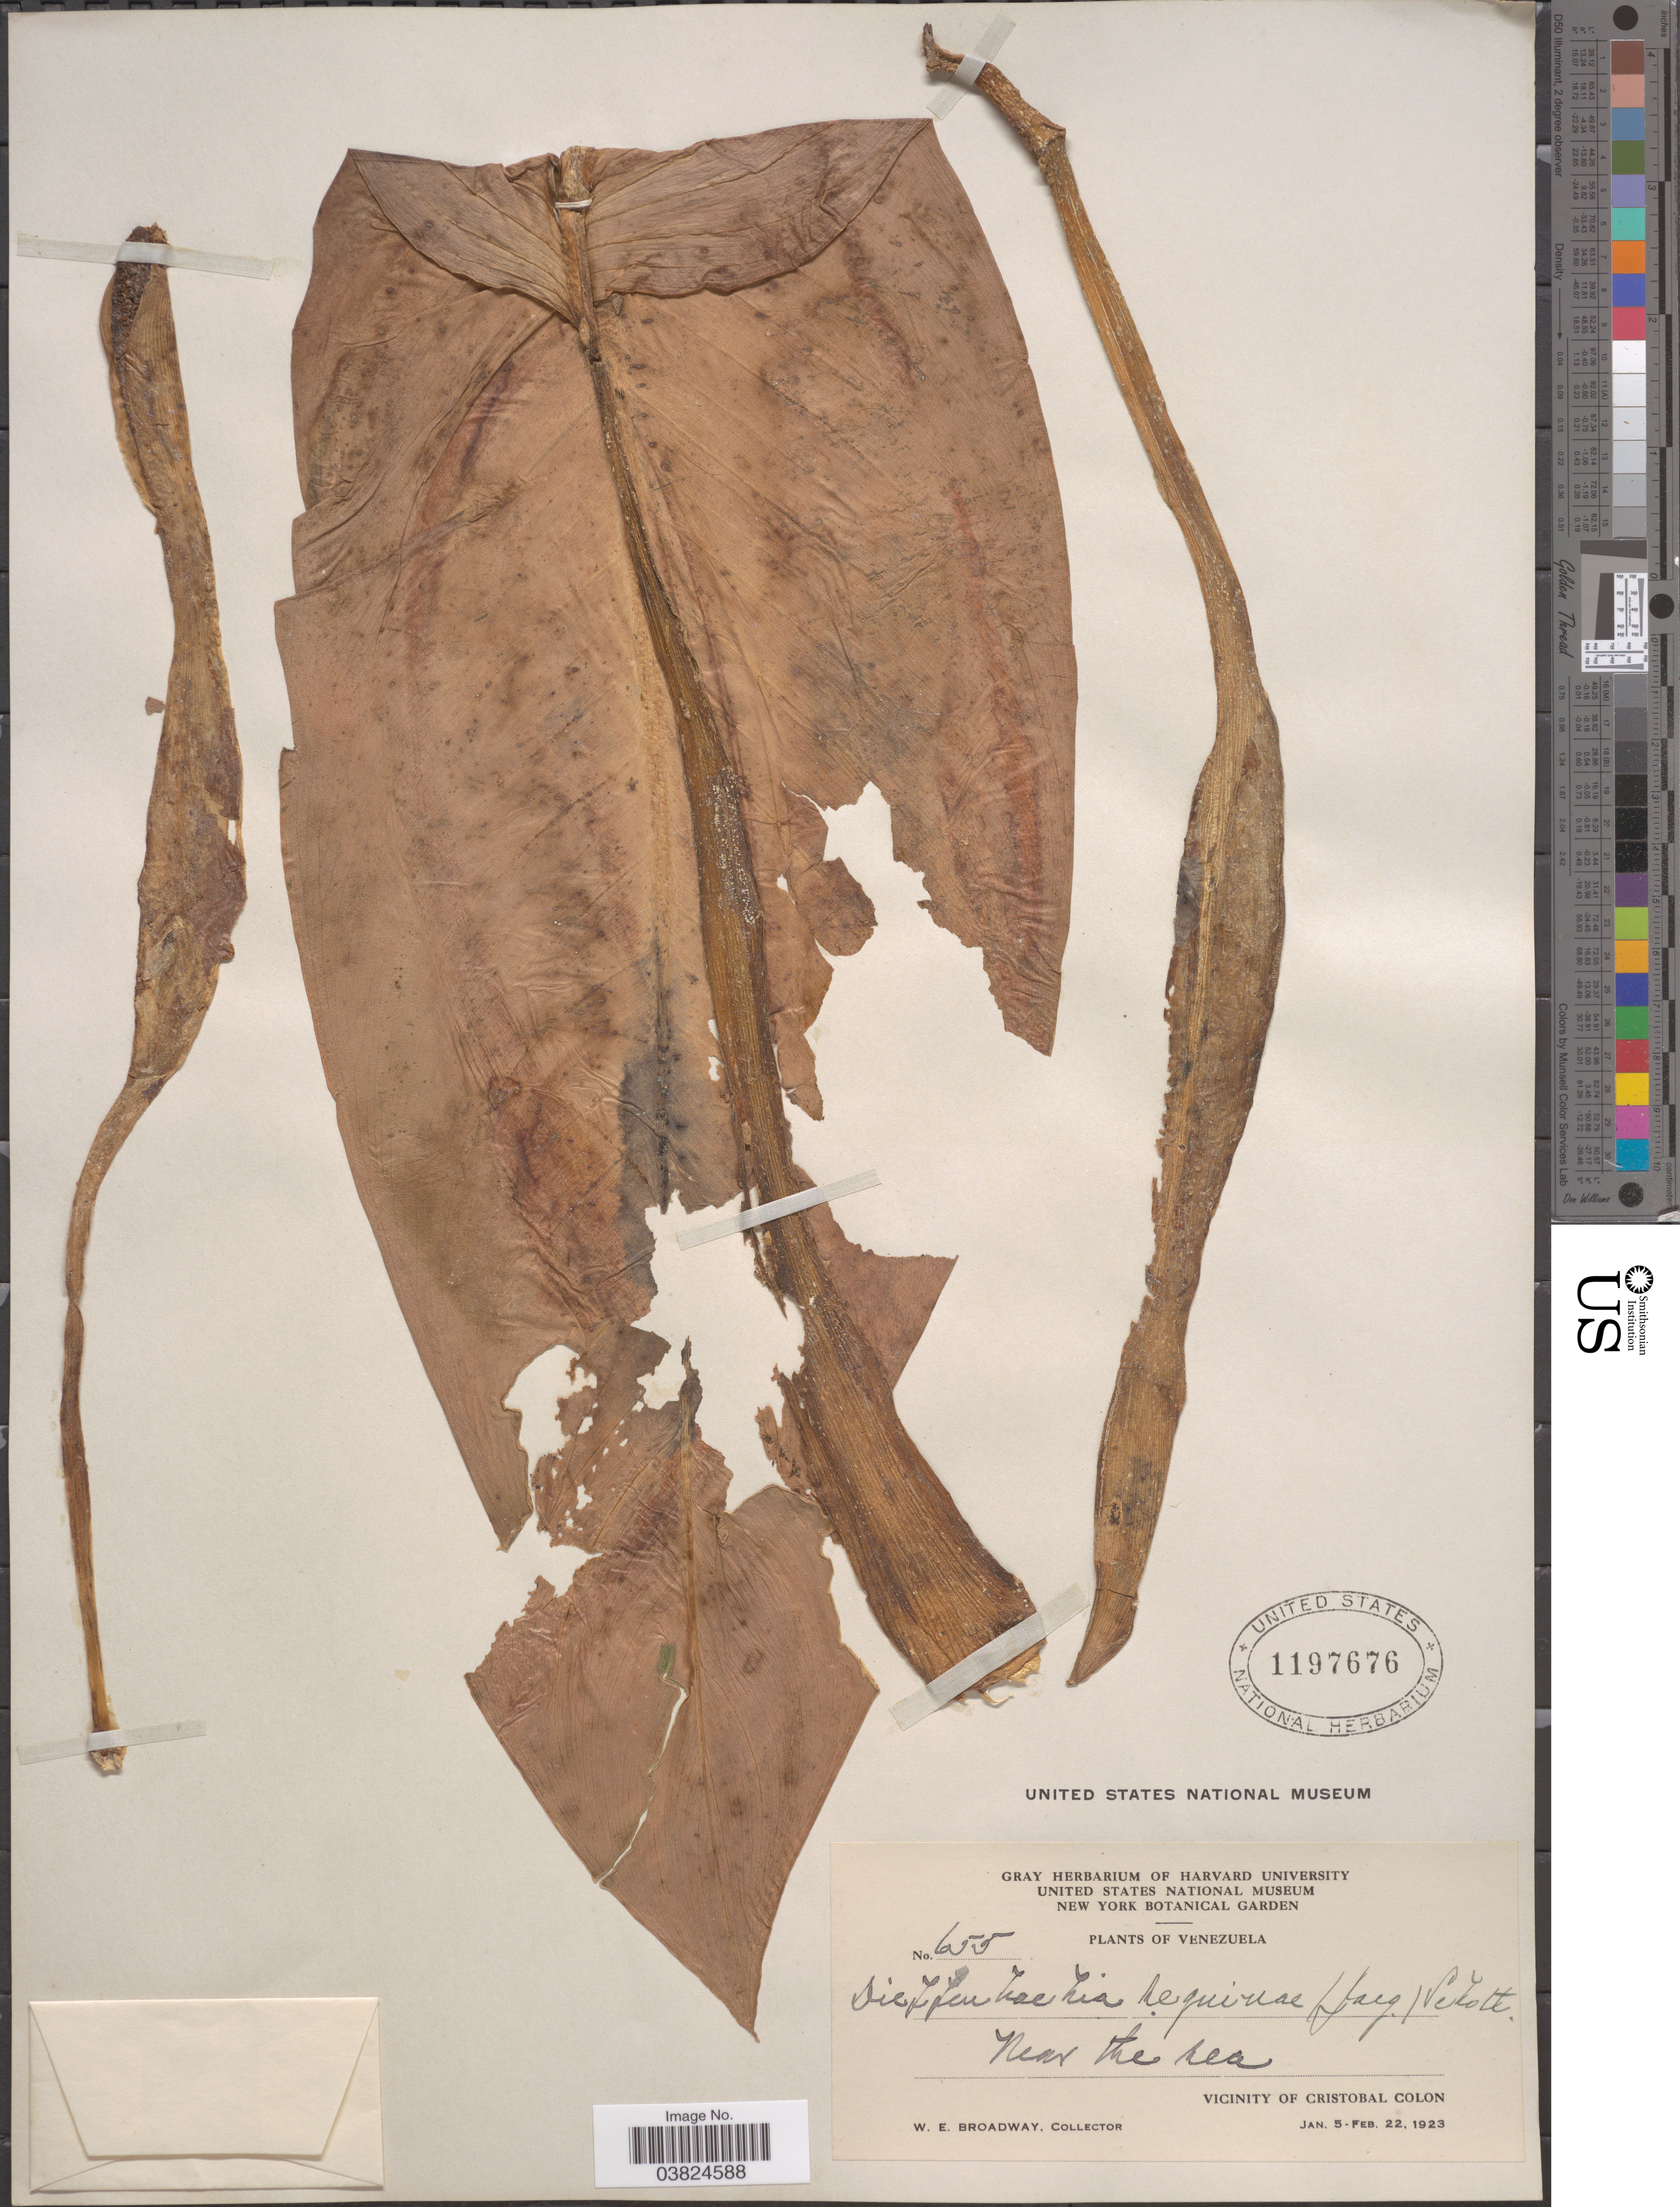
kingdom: Plantae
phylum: Tracheophyta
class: Liliopsida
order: Alismatales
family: Araceae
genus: Dieffenbachia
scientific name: Dieffenbachia seguine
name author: (Jacq.) Schott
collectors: W. E. Broadway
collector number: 655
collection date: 1923-01-05/1923-02-22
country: Venezuela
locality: Near the sea. Vicinity of Cristobal Colon.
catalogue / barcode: US 1197676